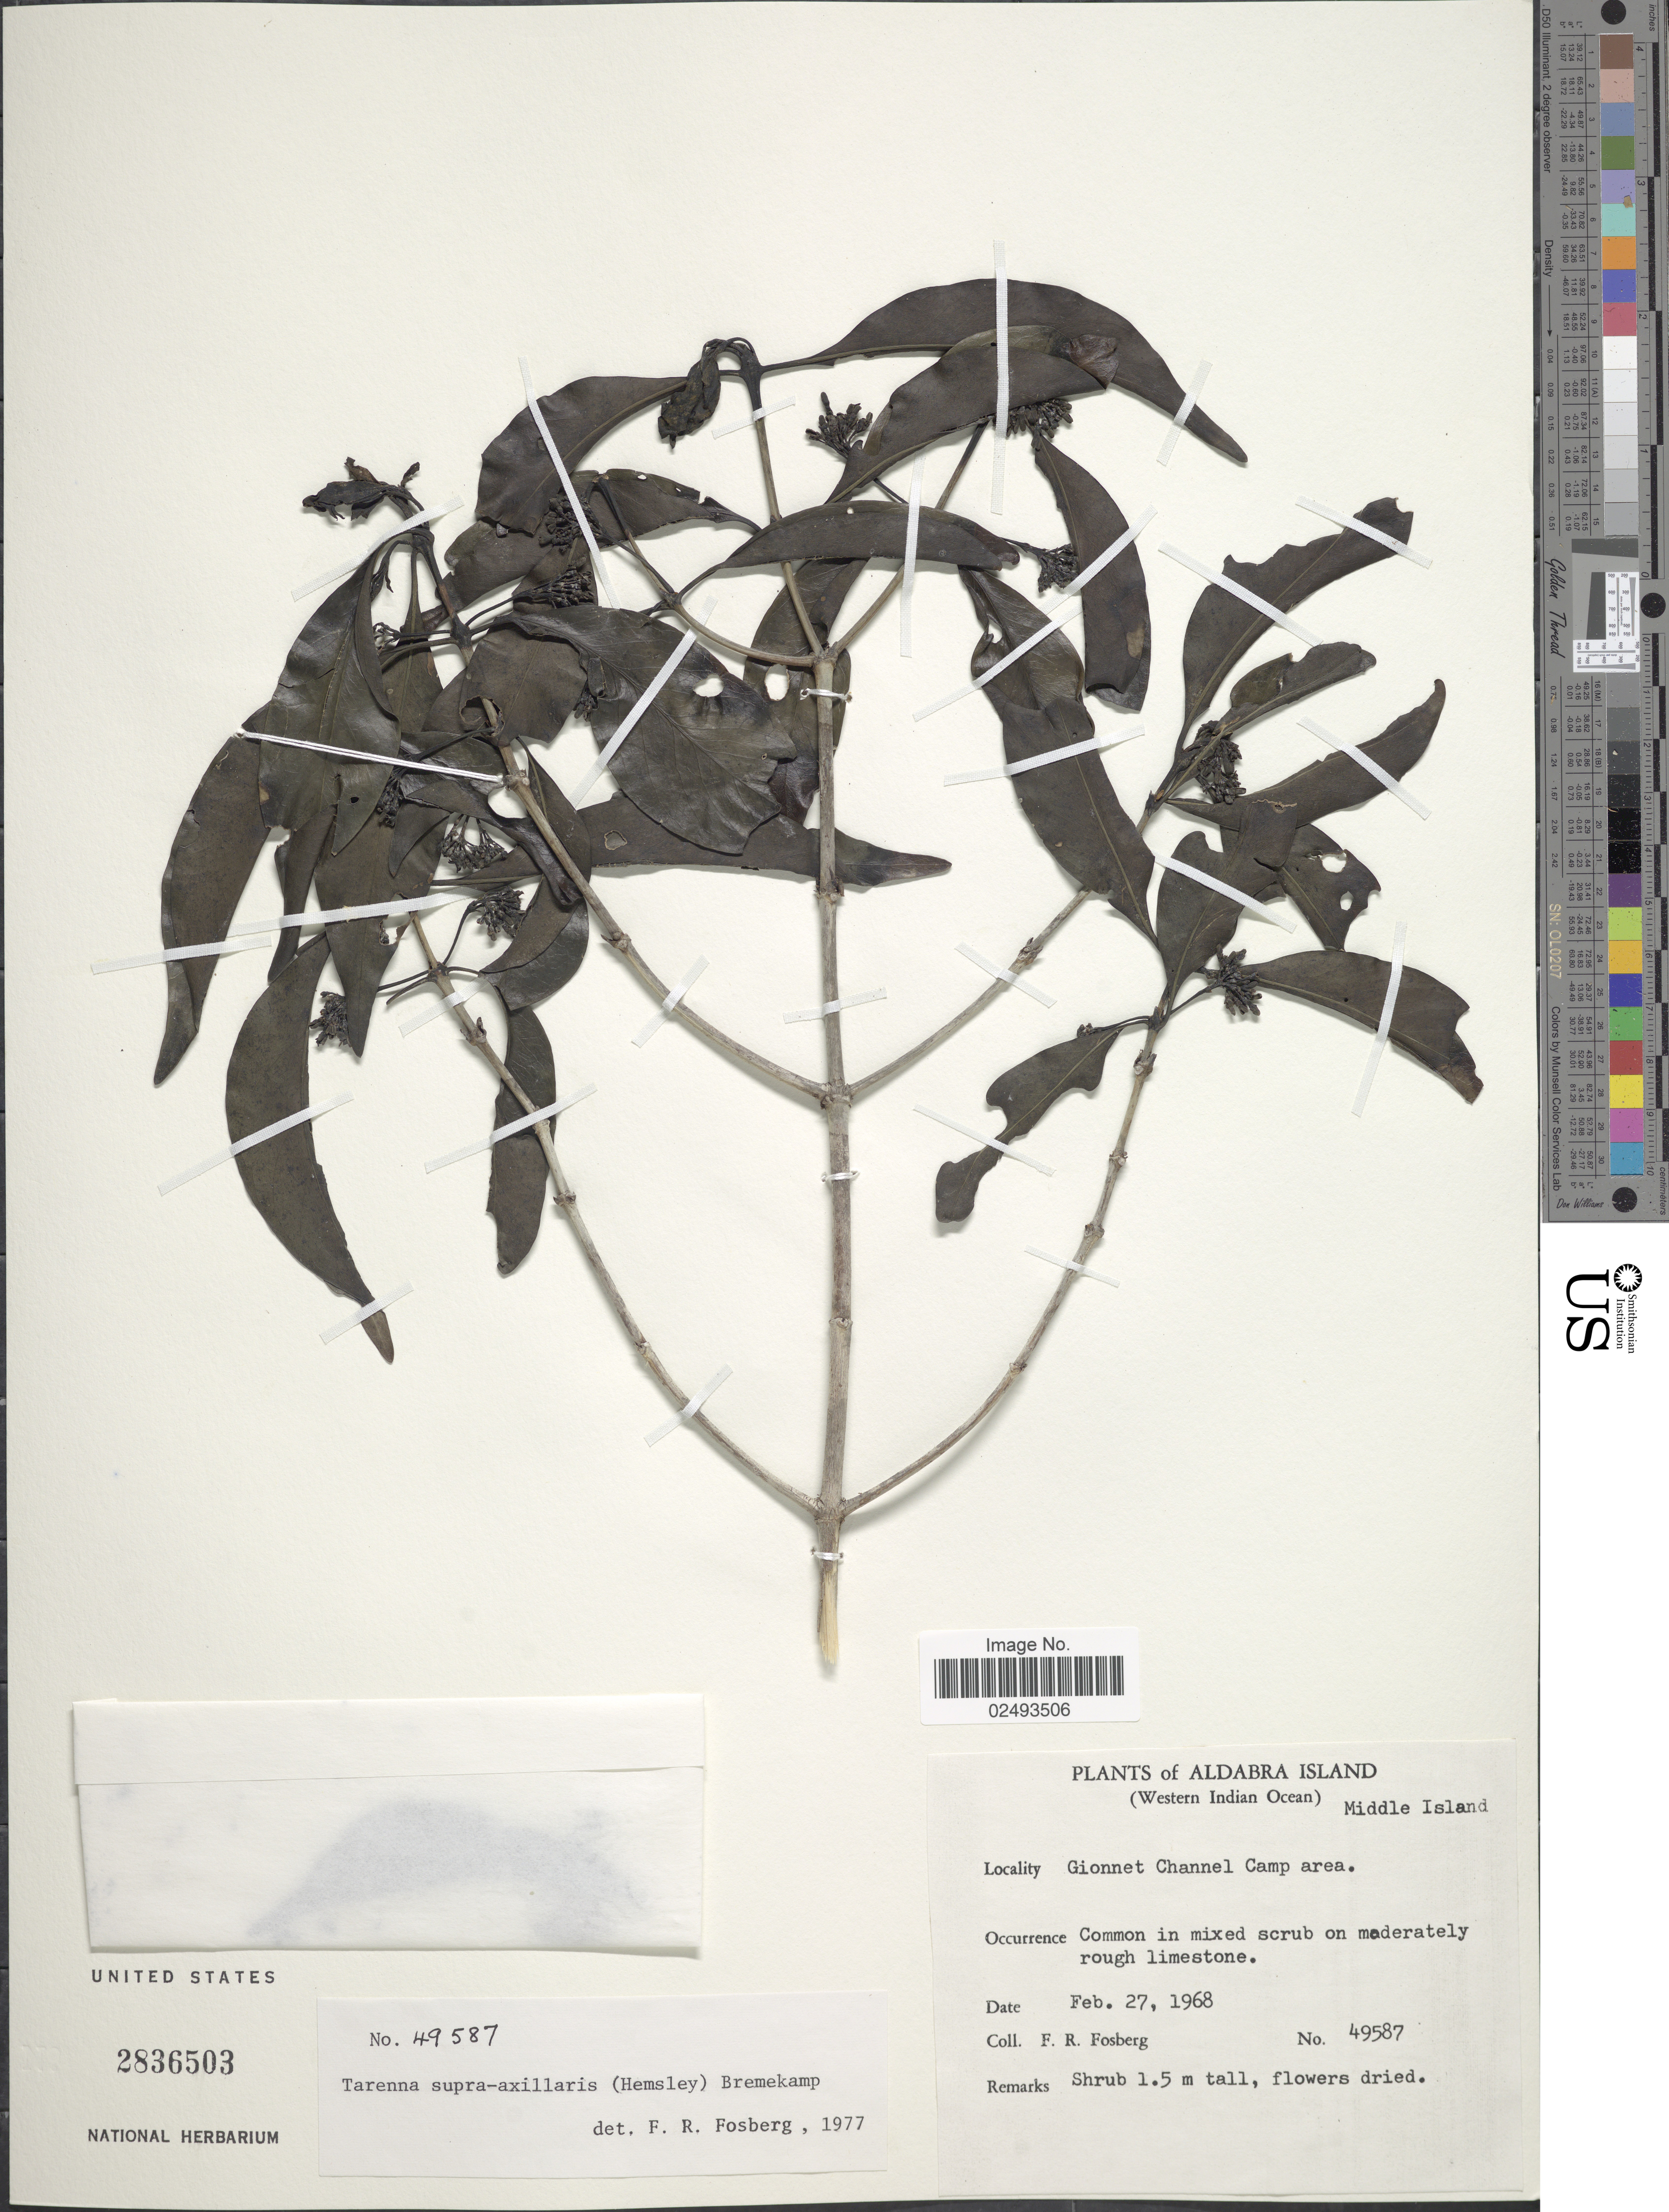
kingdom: Plantae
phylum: Tracheophyta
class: Magnoliopsida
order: Gentianales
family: Rubiaceae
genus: Tarenna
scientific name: Tarenna supra-axillaris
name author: (Hemsl.) Bremek.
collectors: F. R. Fosberg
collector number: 49587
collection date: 1968-02-27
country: Seychelles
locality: Aldabra Island (Western Indian Ocean) Middle Island, Gionnet Channel Camp area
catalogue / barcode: US 2836503